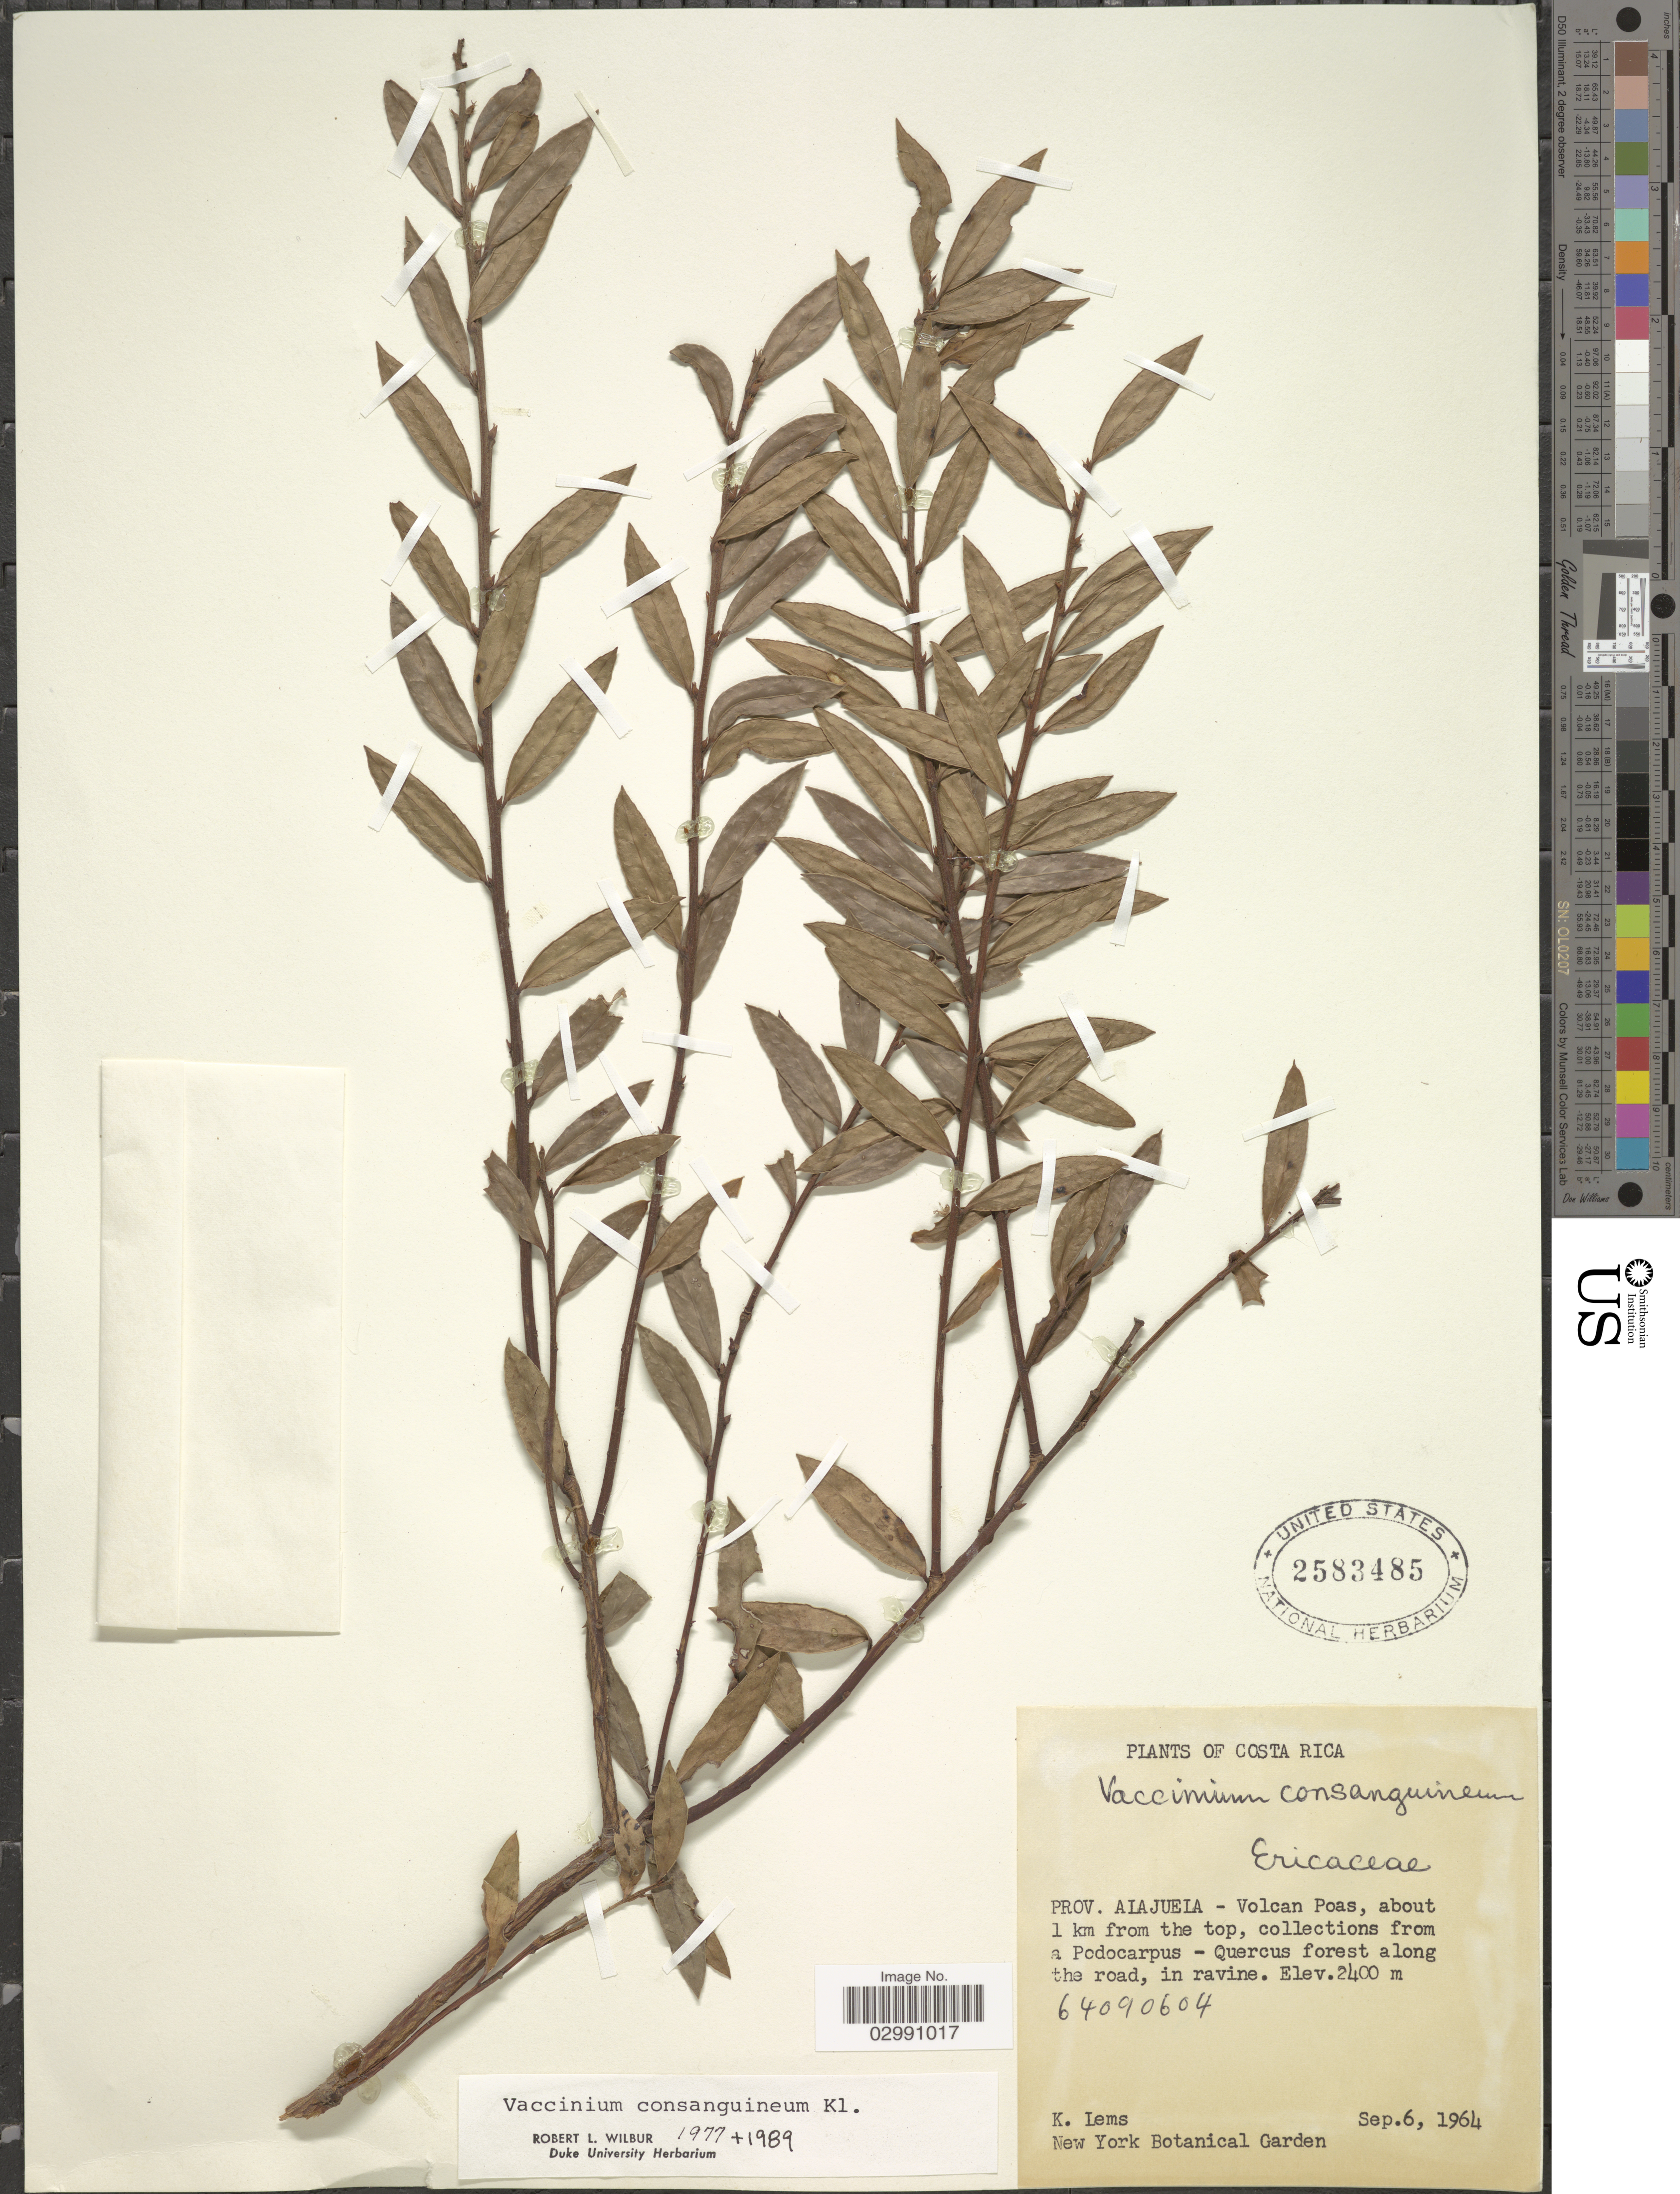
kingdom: Plantae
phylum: Tracheophyta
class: Magnoliopsida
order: Ericales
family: Ericaceae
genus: Vaccinium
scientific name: Vaccinium consanguineum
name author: Klotzsch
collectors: K. Lems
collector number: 64090604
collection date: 1964-09-06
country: Costa Rica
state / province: Alajuela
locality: Volcan Poas, about 1 km from the top.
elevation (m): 2400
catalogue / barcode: US 2583485